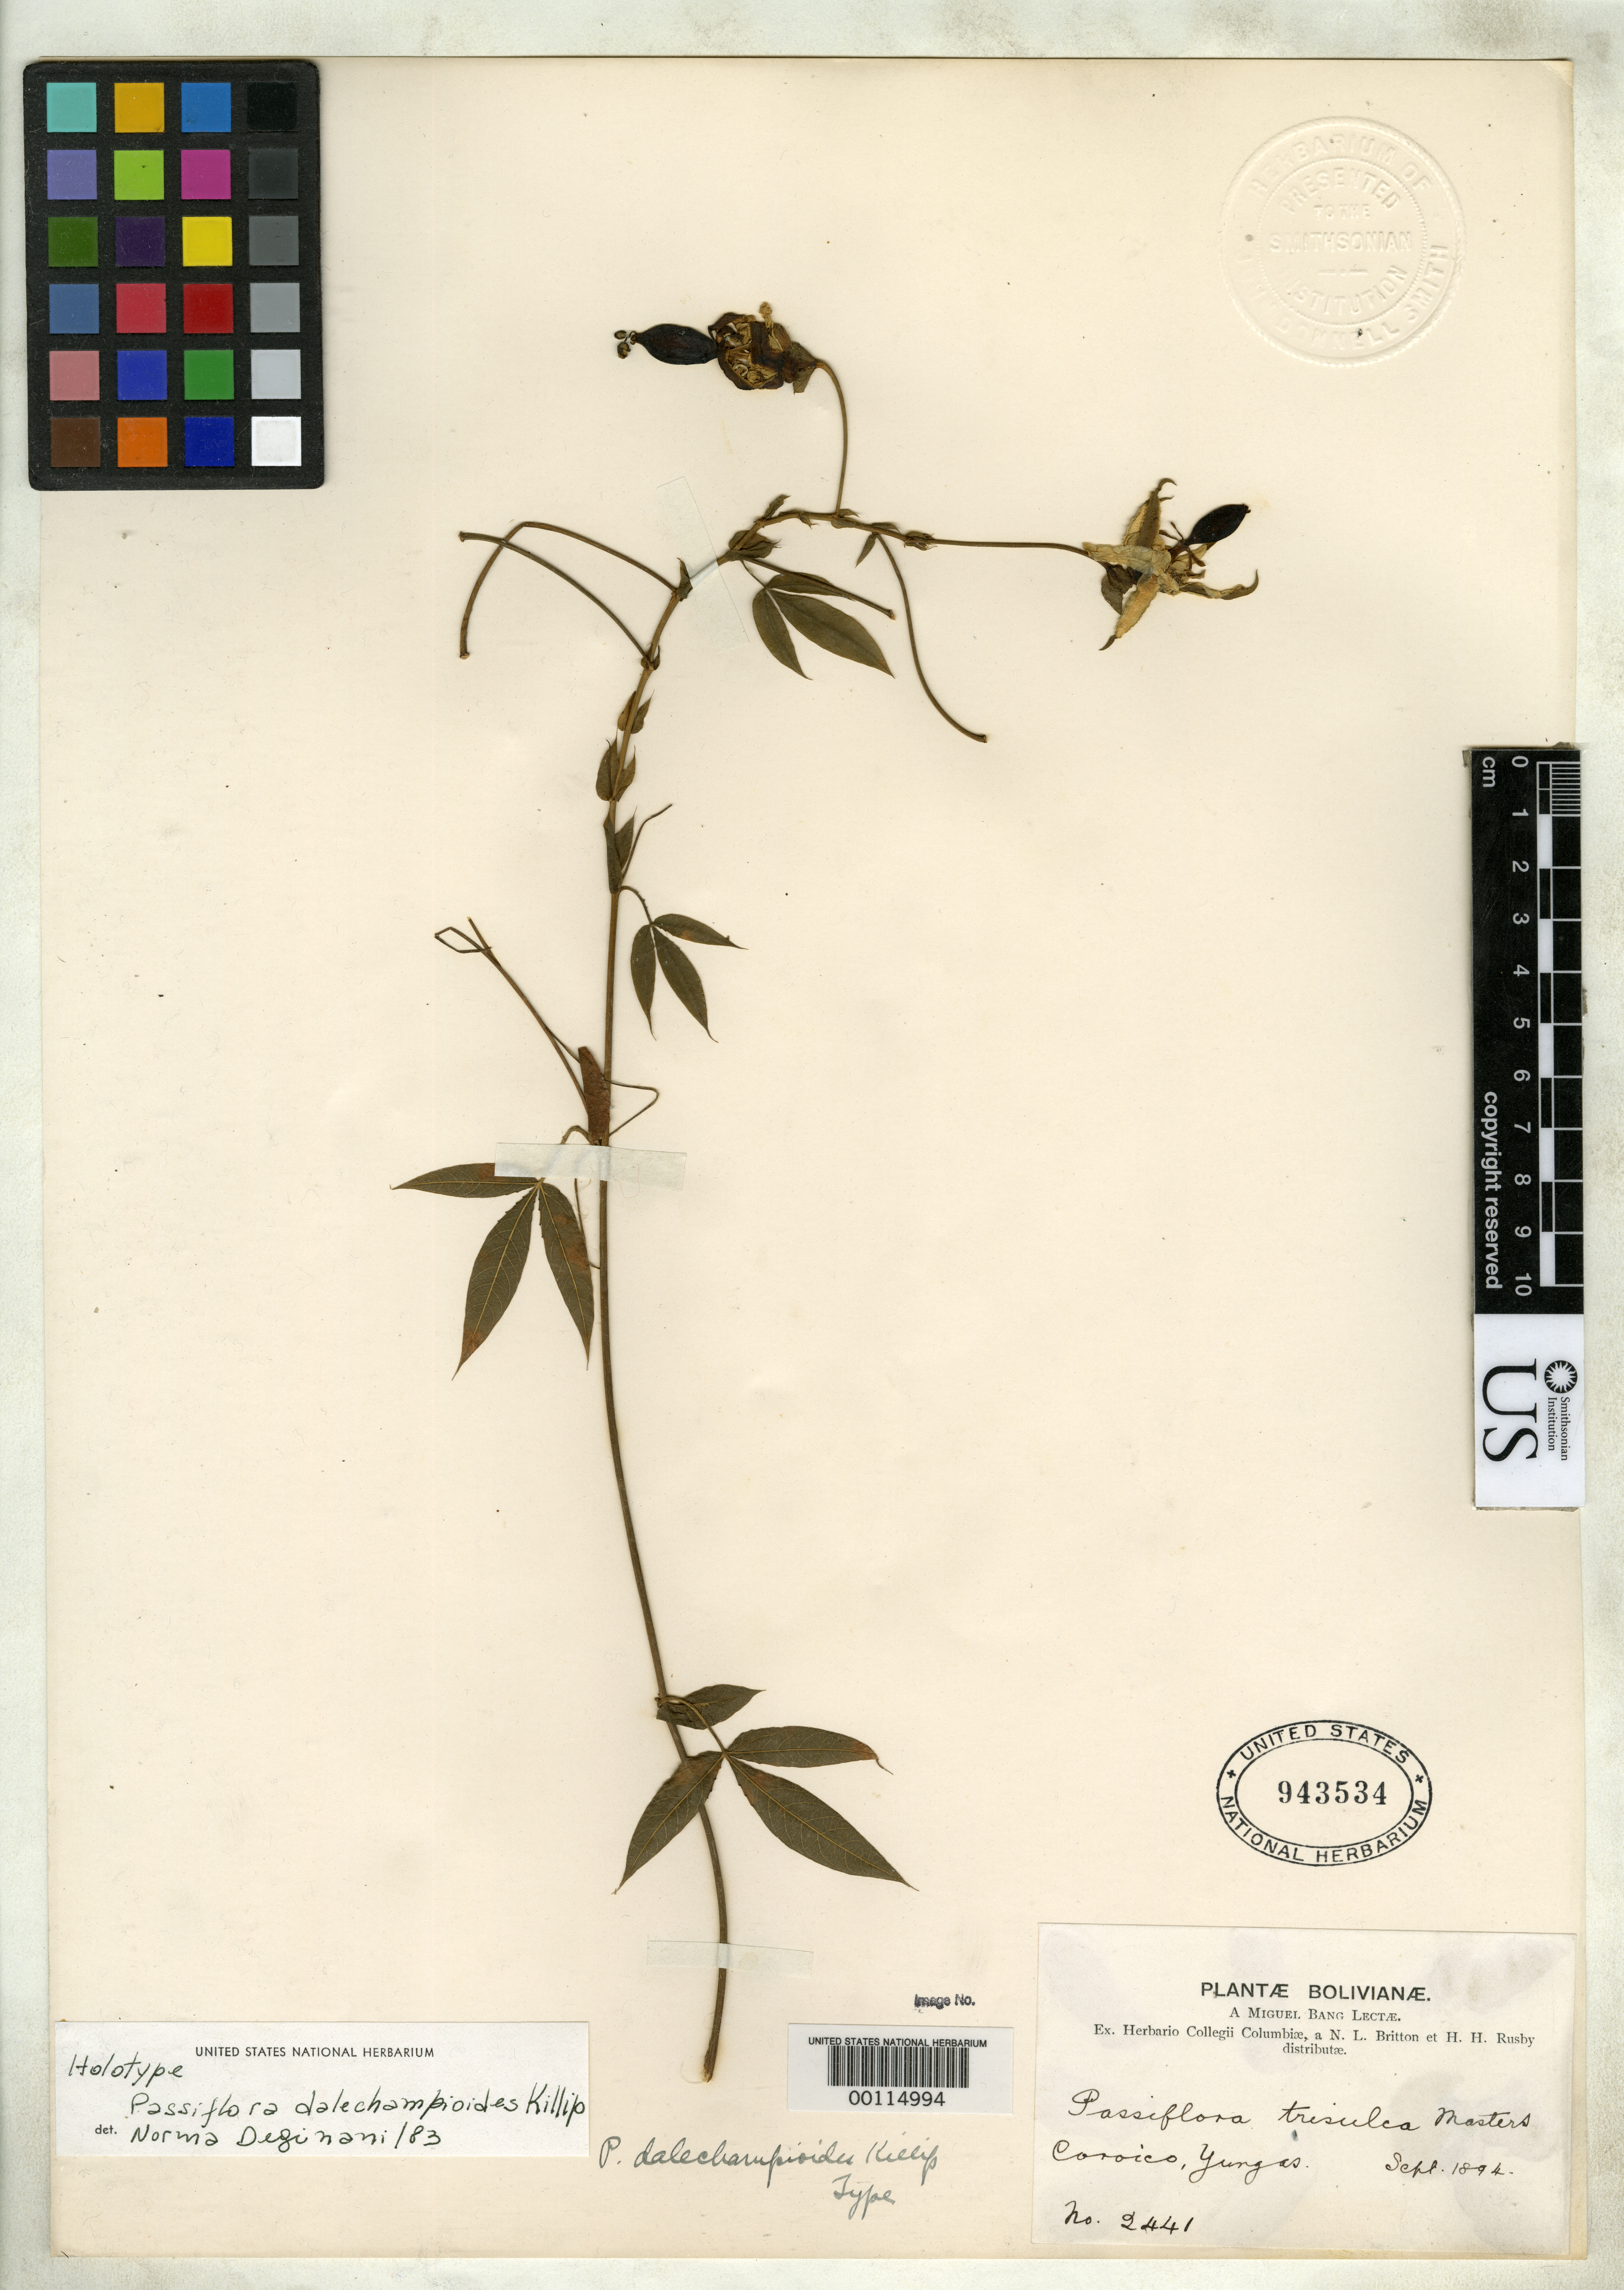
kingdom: Plantae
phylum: Tracheophyta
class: Magnoliopsida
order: Malpighiales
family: Passifloraceae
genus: Passiflora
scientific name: Passiflora dalechampioides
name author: Killip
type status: Holotype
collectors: M. Bang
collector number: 2441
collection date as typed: Sep 1894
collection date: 1894-09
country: Bolivia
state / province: La Paz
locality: Coroico.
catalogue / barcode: US 943534